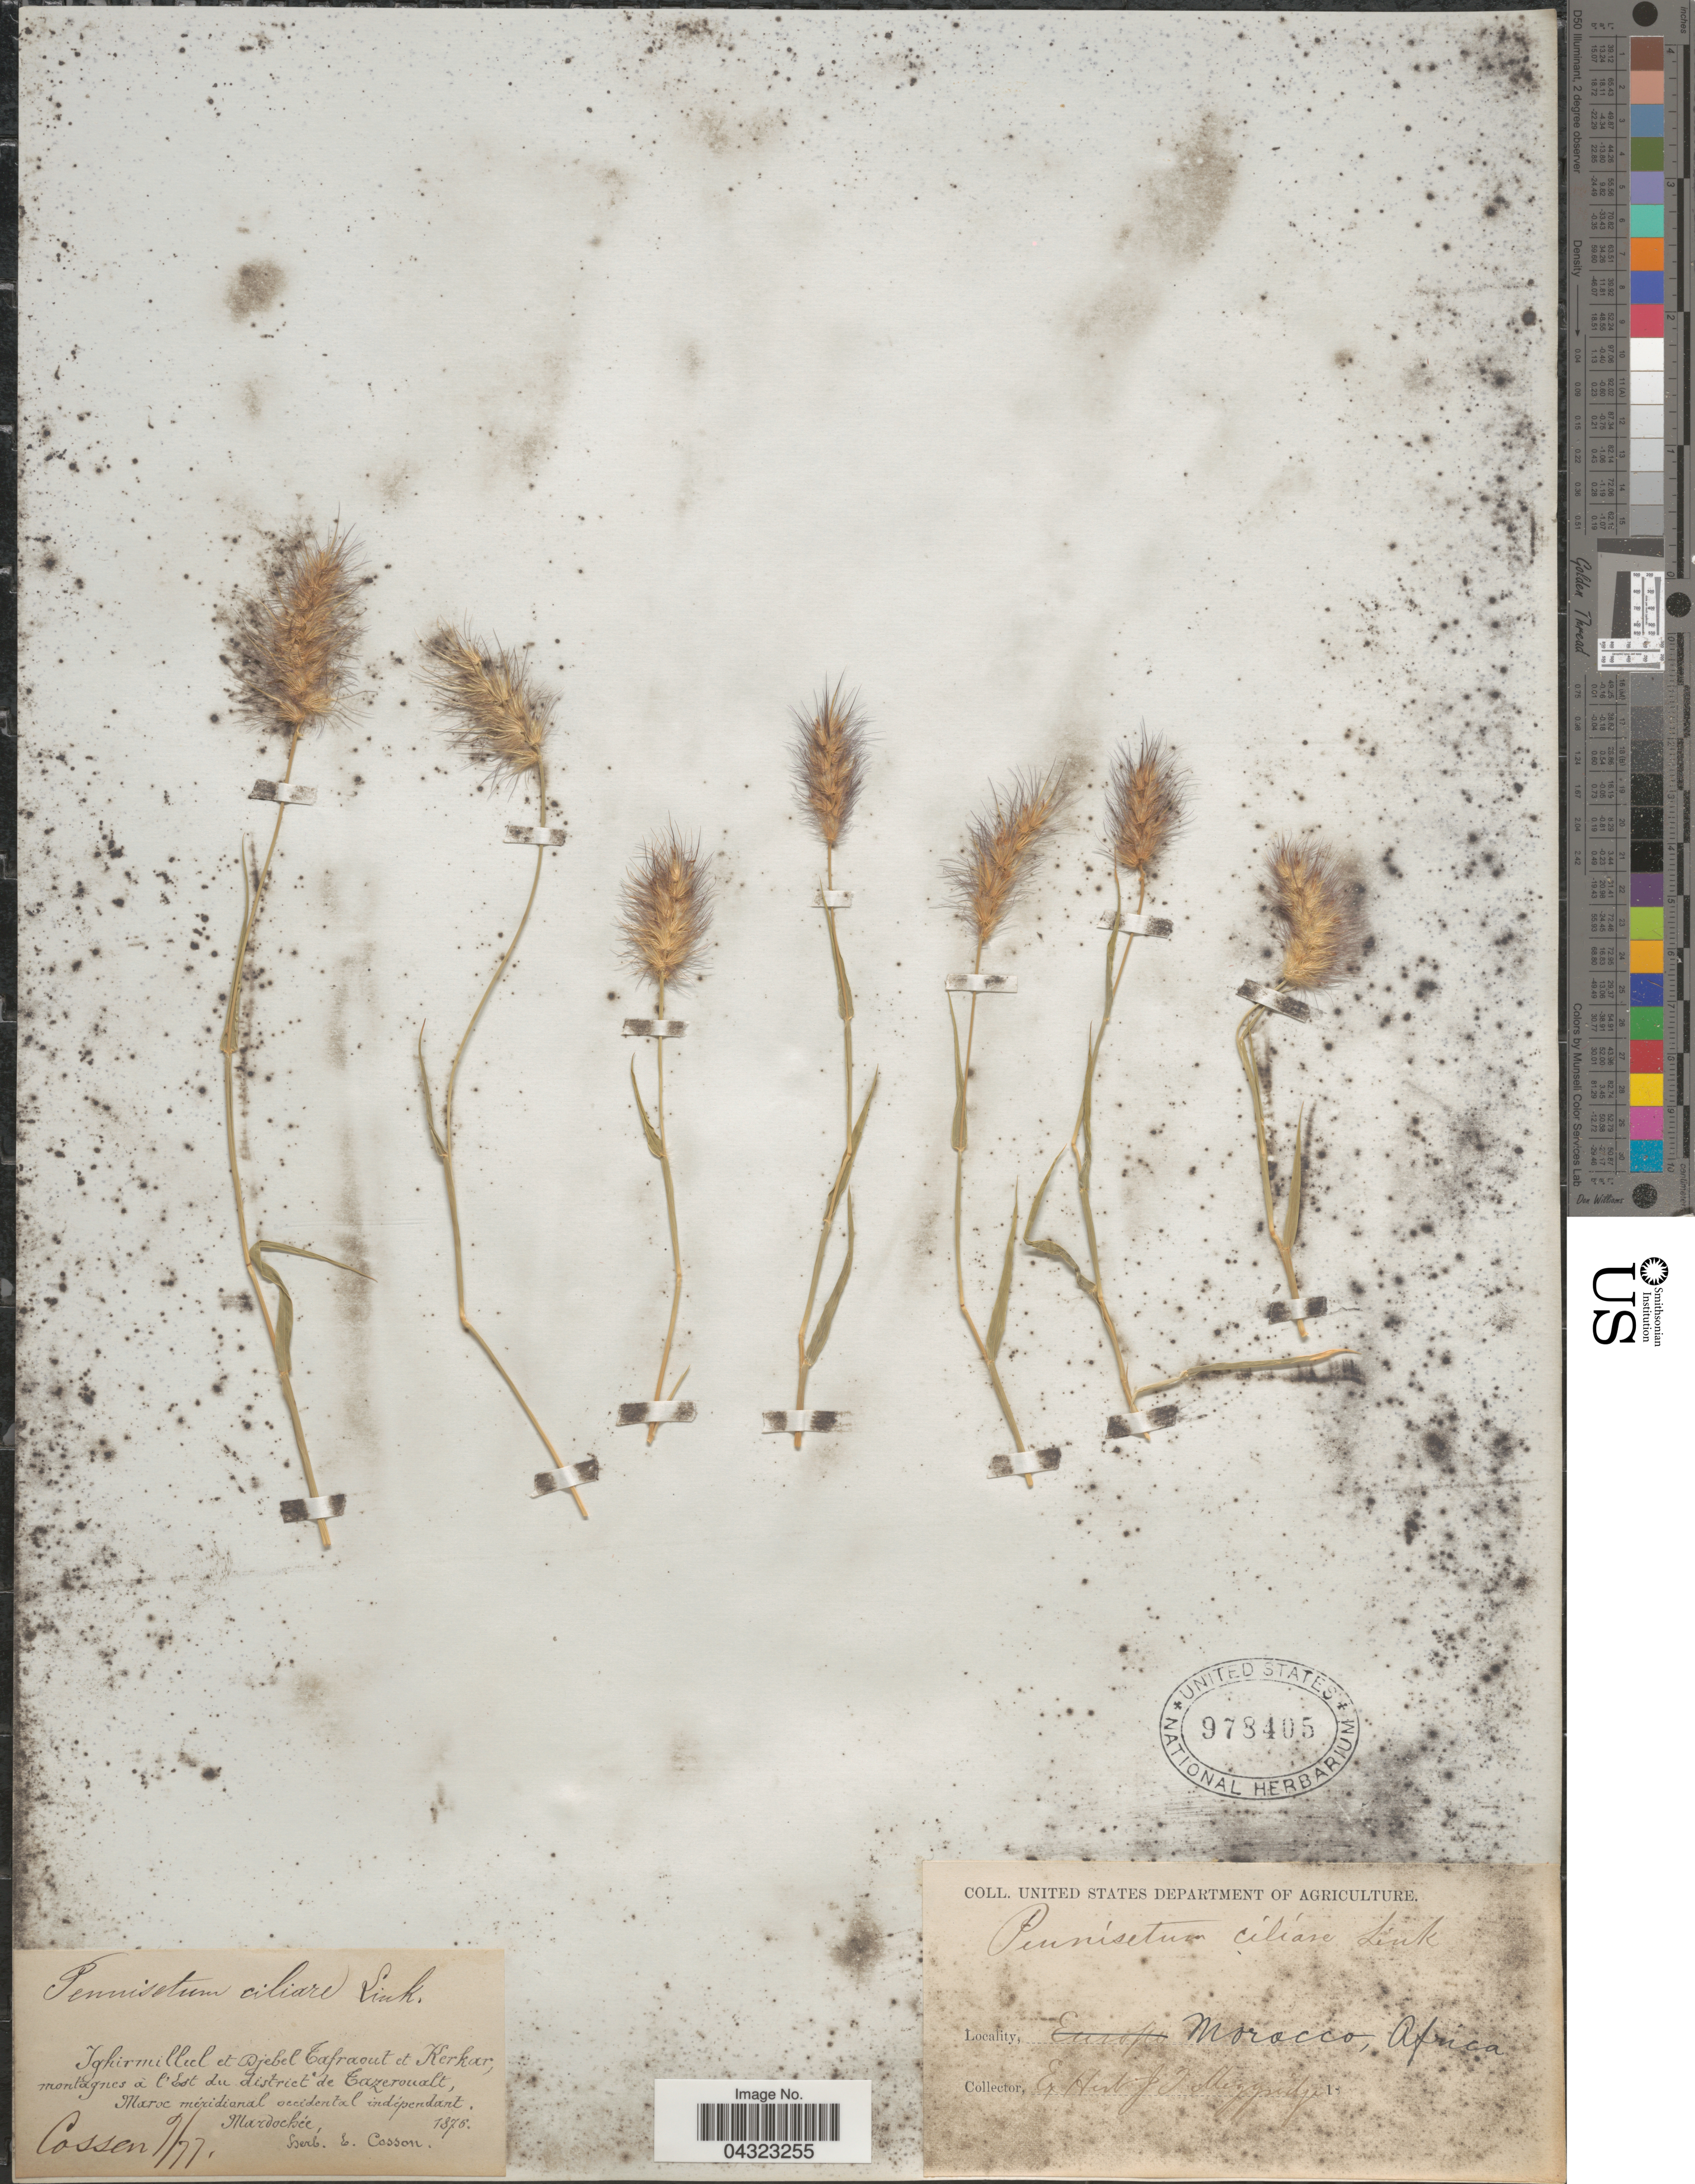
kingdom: Plantae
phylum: Tracheophyta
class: Liliopsida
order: Poales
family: Poaceae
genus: Cenchrus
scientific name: Cenchrus ciliaris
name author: L.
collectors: ex herb. Cosson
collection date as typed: Transcribed d/m/y: /9/77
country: Morocco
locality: Ighirmillul et Djebel Cafraout et Kerkar, montagnes à l'Est du district de Cazeroualt, Maroc méridional occidental indépendant, Mardochée.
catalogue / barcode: US 978405